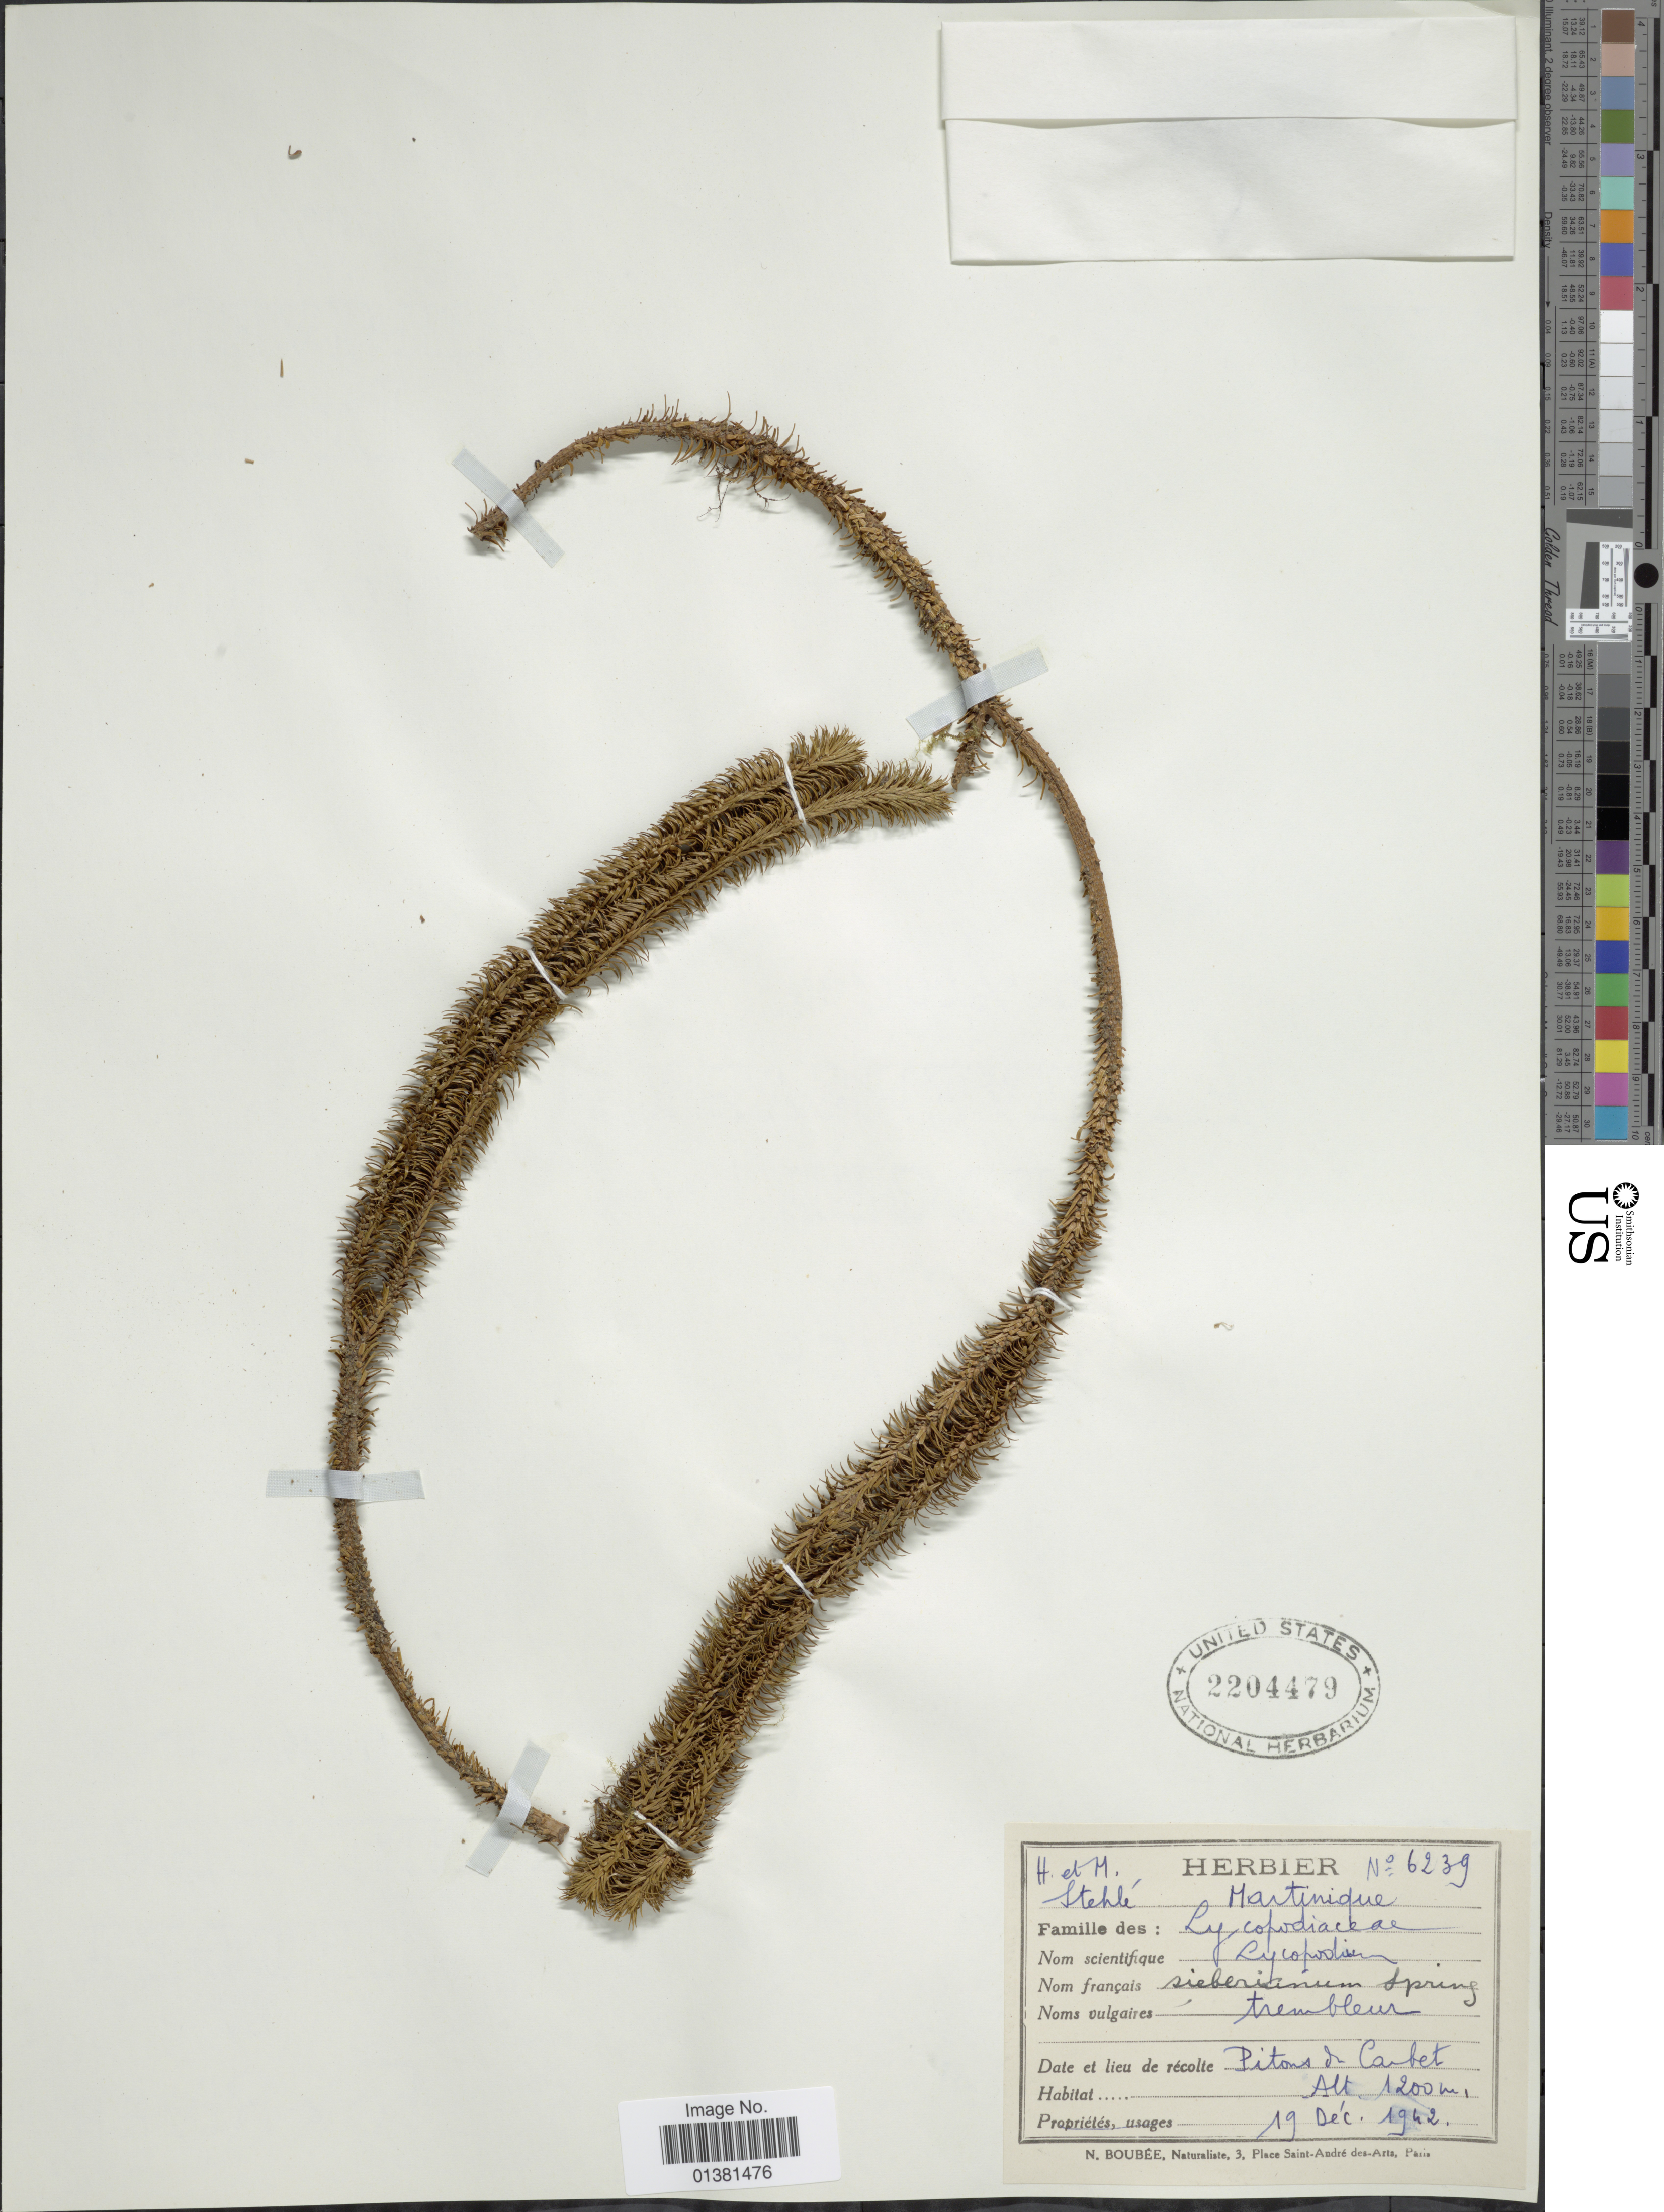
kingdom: Plantae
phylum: Tracheophyta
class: Lycopodiopsida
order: Lycopodiales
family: Lycopodiaceae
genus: Phlegmariurus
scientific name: Phlegmariurus sieberianus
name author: (Spring) B. Øllg.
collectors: H. Stehlé & M. Stehlé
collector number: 6239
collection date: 1942-12-19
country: Martinique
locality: Pitons de Carbet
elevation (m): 1200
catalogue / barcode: US 2204479